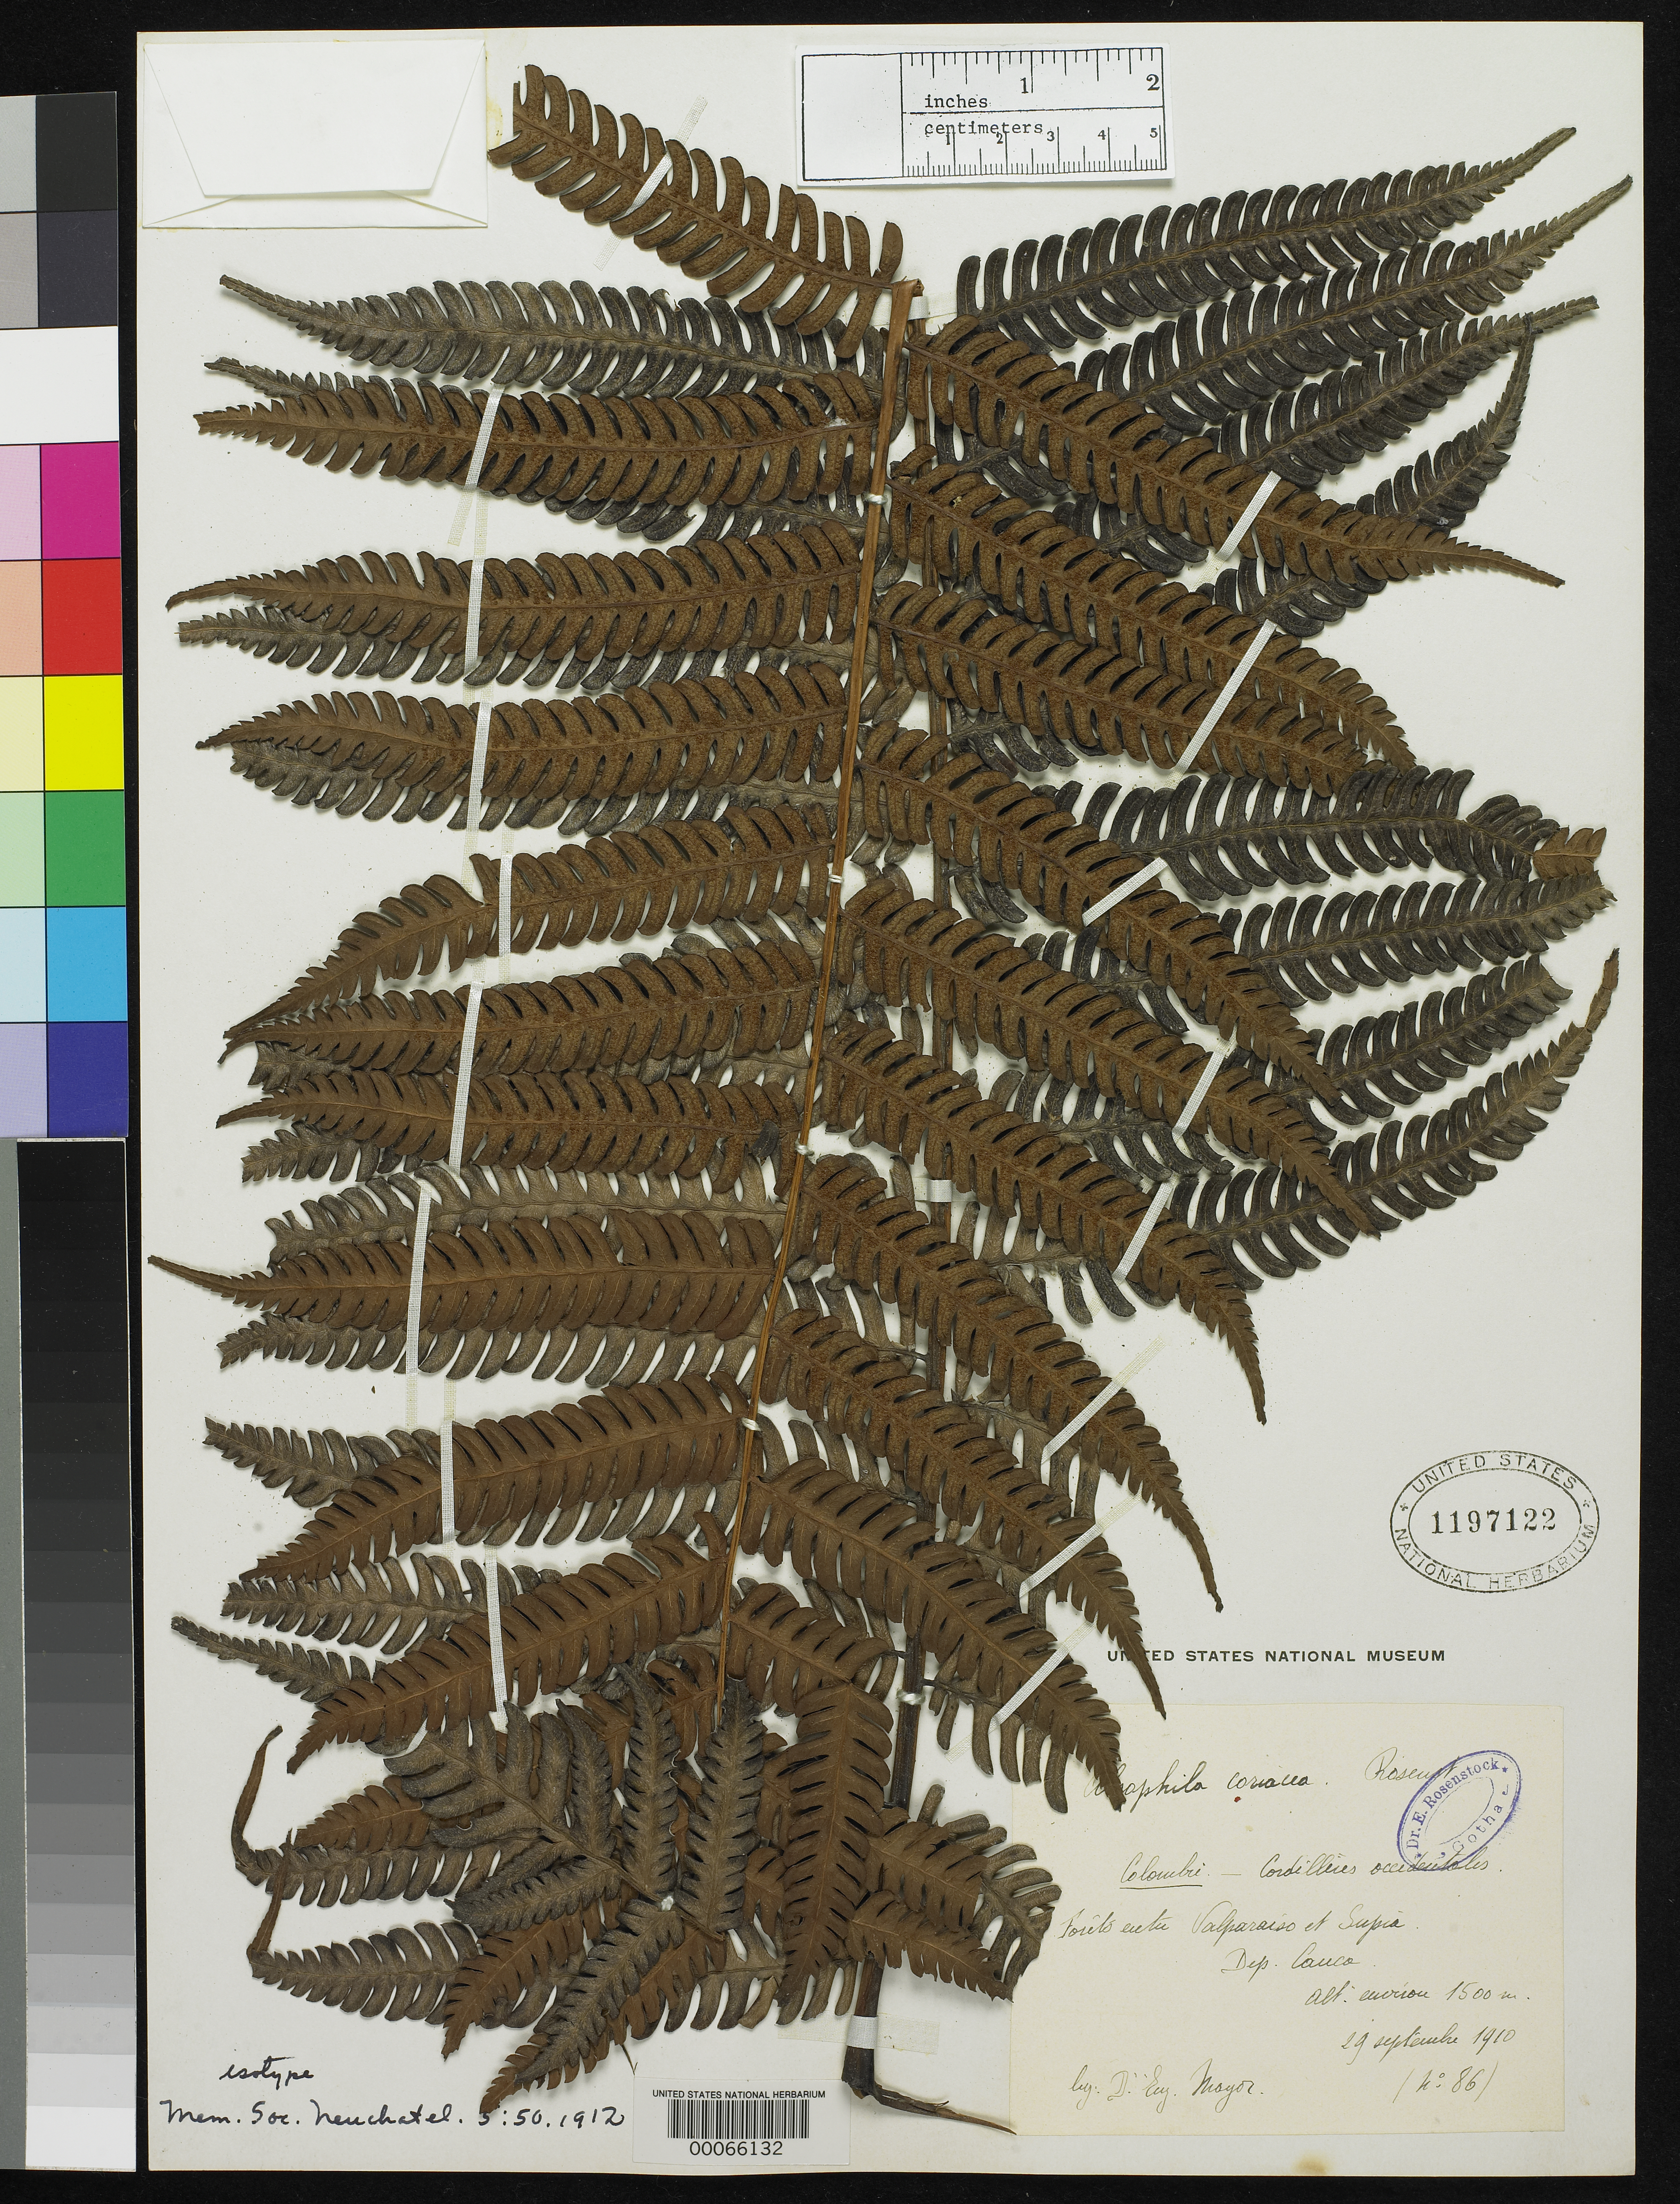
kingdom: Plantae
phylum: Tracheophyta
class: Polypodiopsida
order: Cyatheales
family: Cyatheaceae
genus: Alsophila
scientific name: Alsophila coriacea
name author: Rosenst.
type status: Type Collection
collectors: E. Mayer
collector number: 86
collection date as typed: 29 Sep 1910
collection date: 1910-09-29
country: Colombia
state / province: Cauca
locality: Valpasaiso et Supra.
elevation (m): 1500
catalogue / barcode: US 1197122